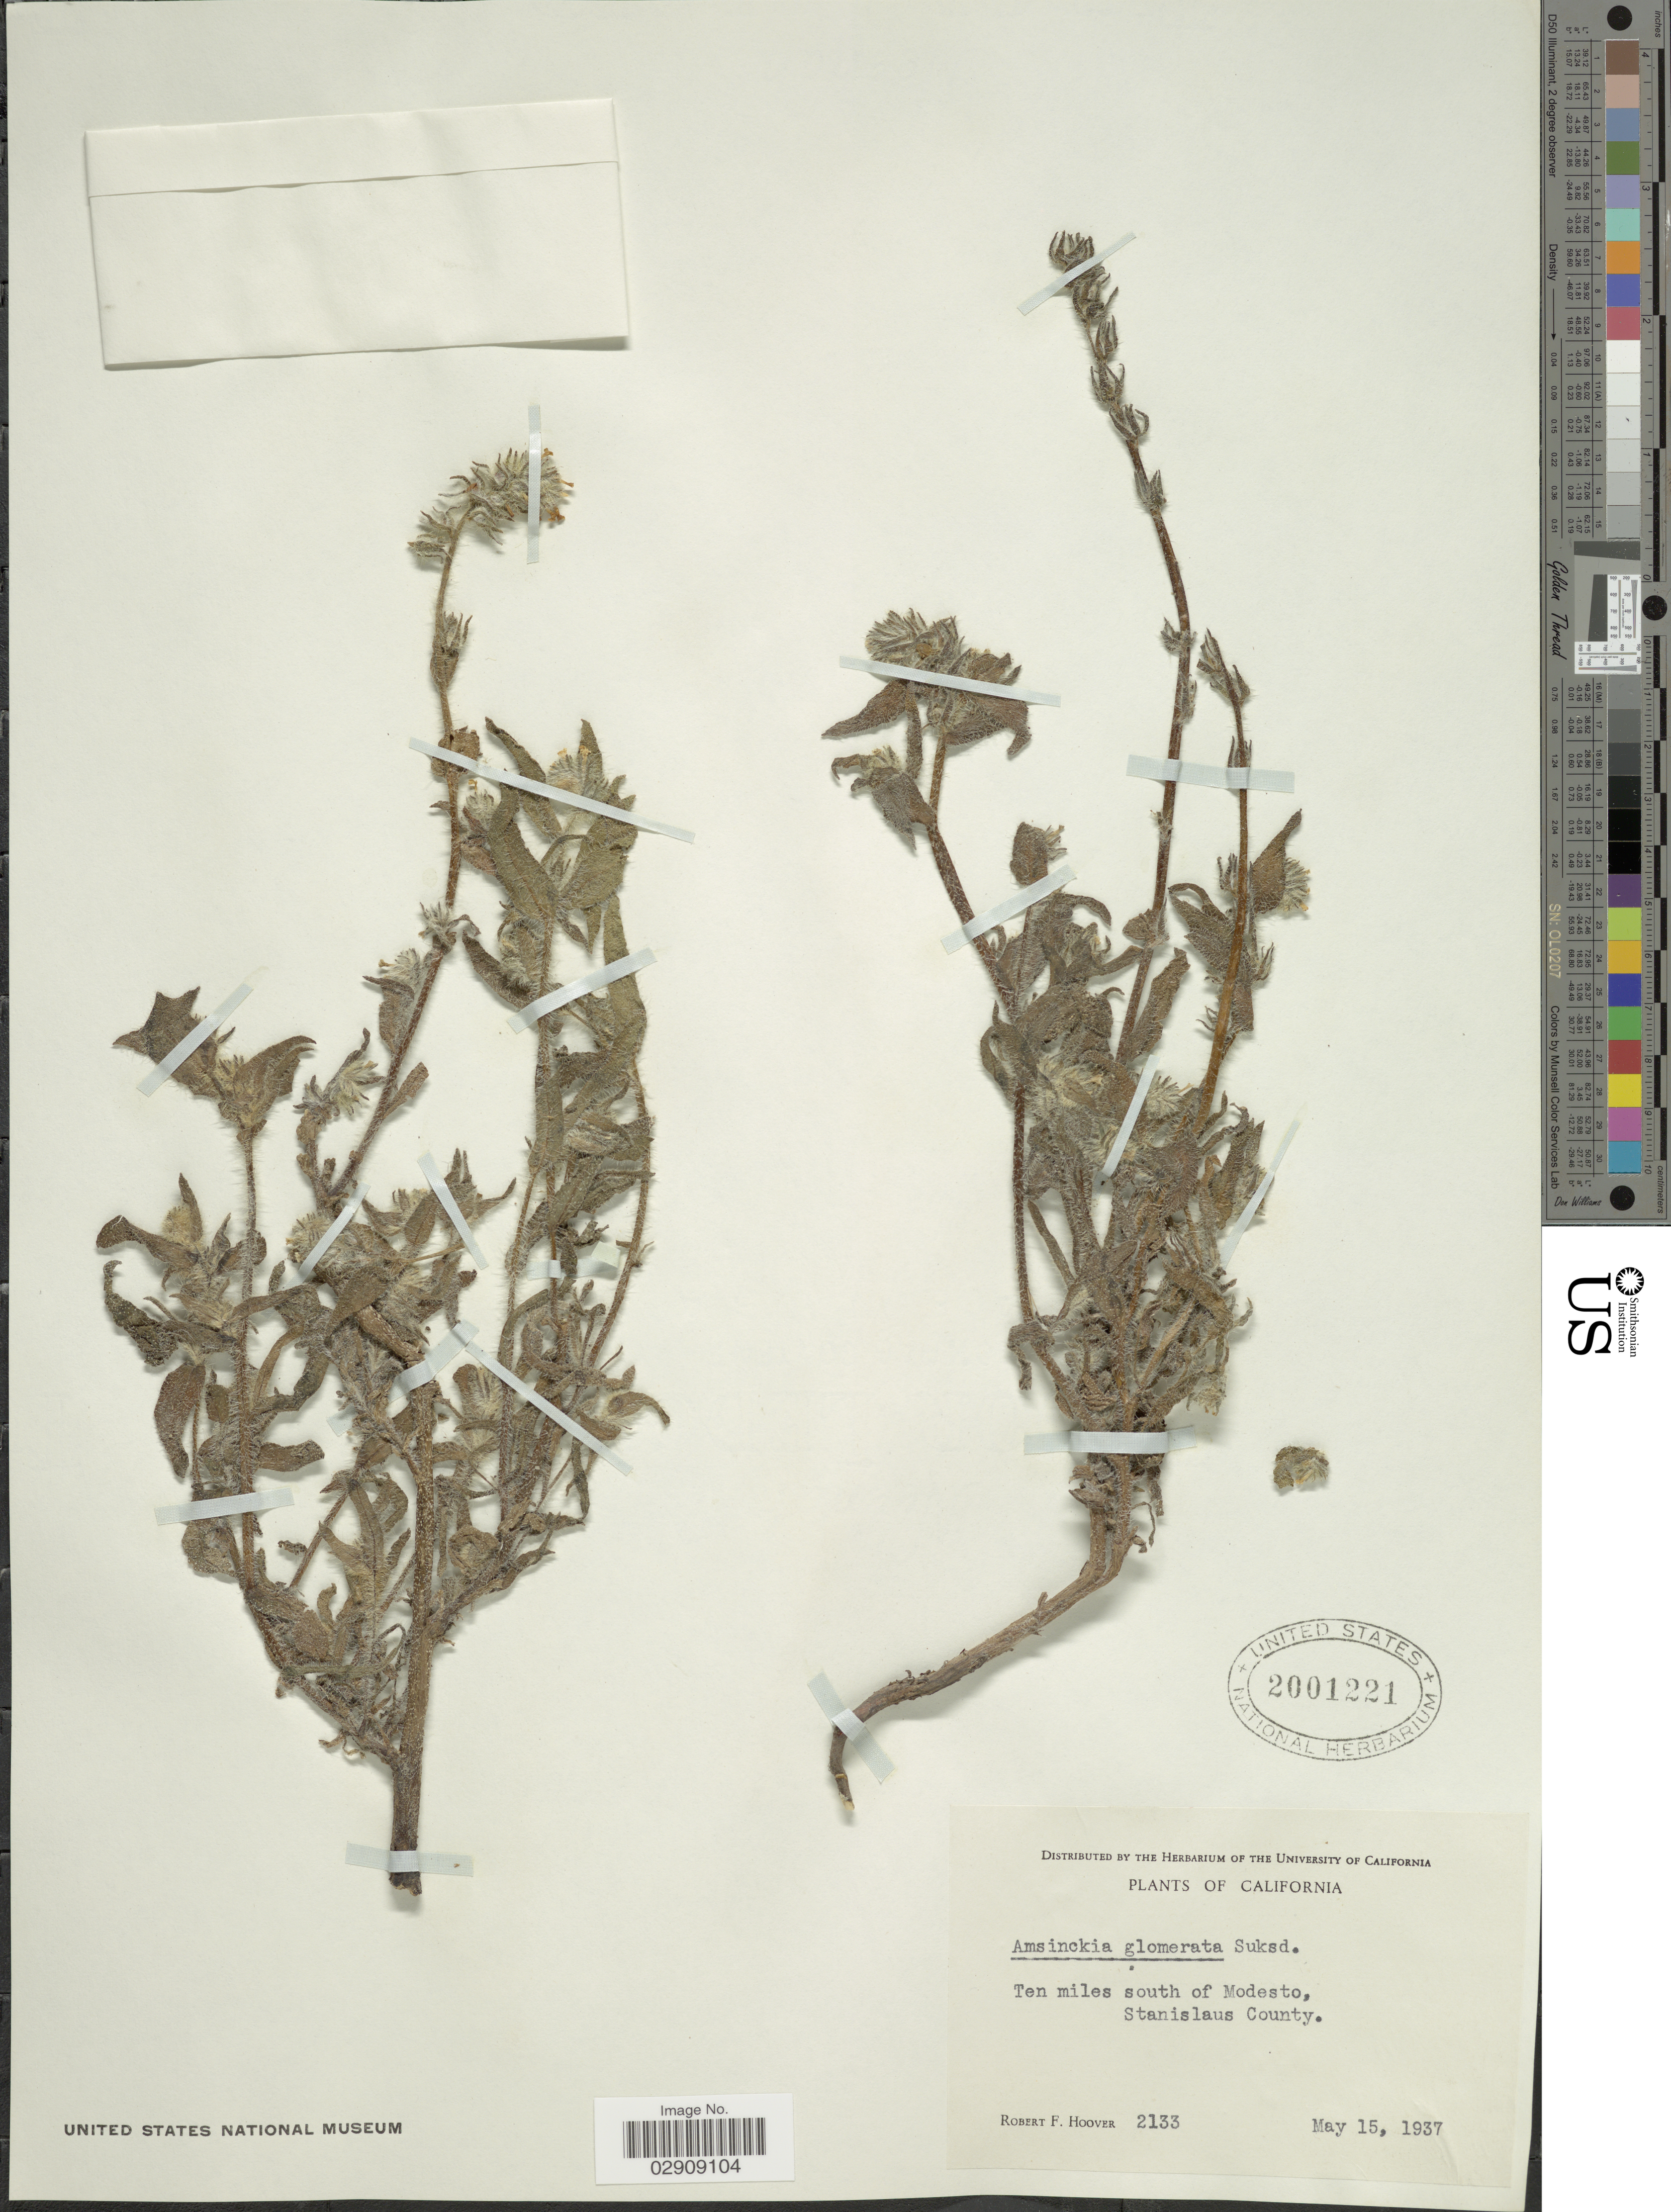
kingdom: Plantae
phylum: Tracheophyta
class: Magnoliopsida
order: Boraginales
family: Boraginaceae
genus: Amsinckia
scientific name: Amsinckia lycopsoides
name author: Lehm.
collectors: R. F. Hoover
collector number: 2133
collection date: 1937-05-15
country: United States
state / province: California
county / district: Stanislaus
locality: Ten miles south of Modesto, Stanislaus County.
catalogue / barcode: US 2001221